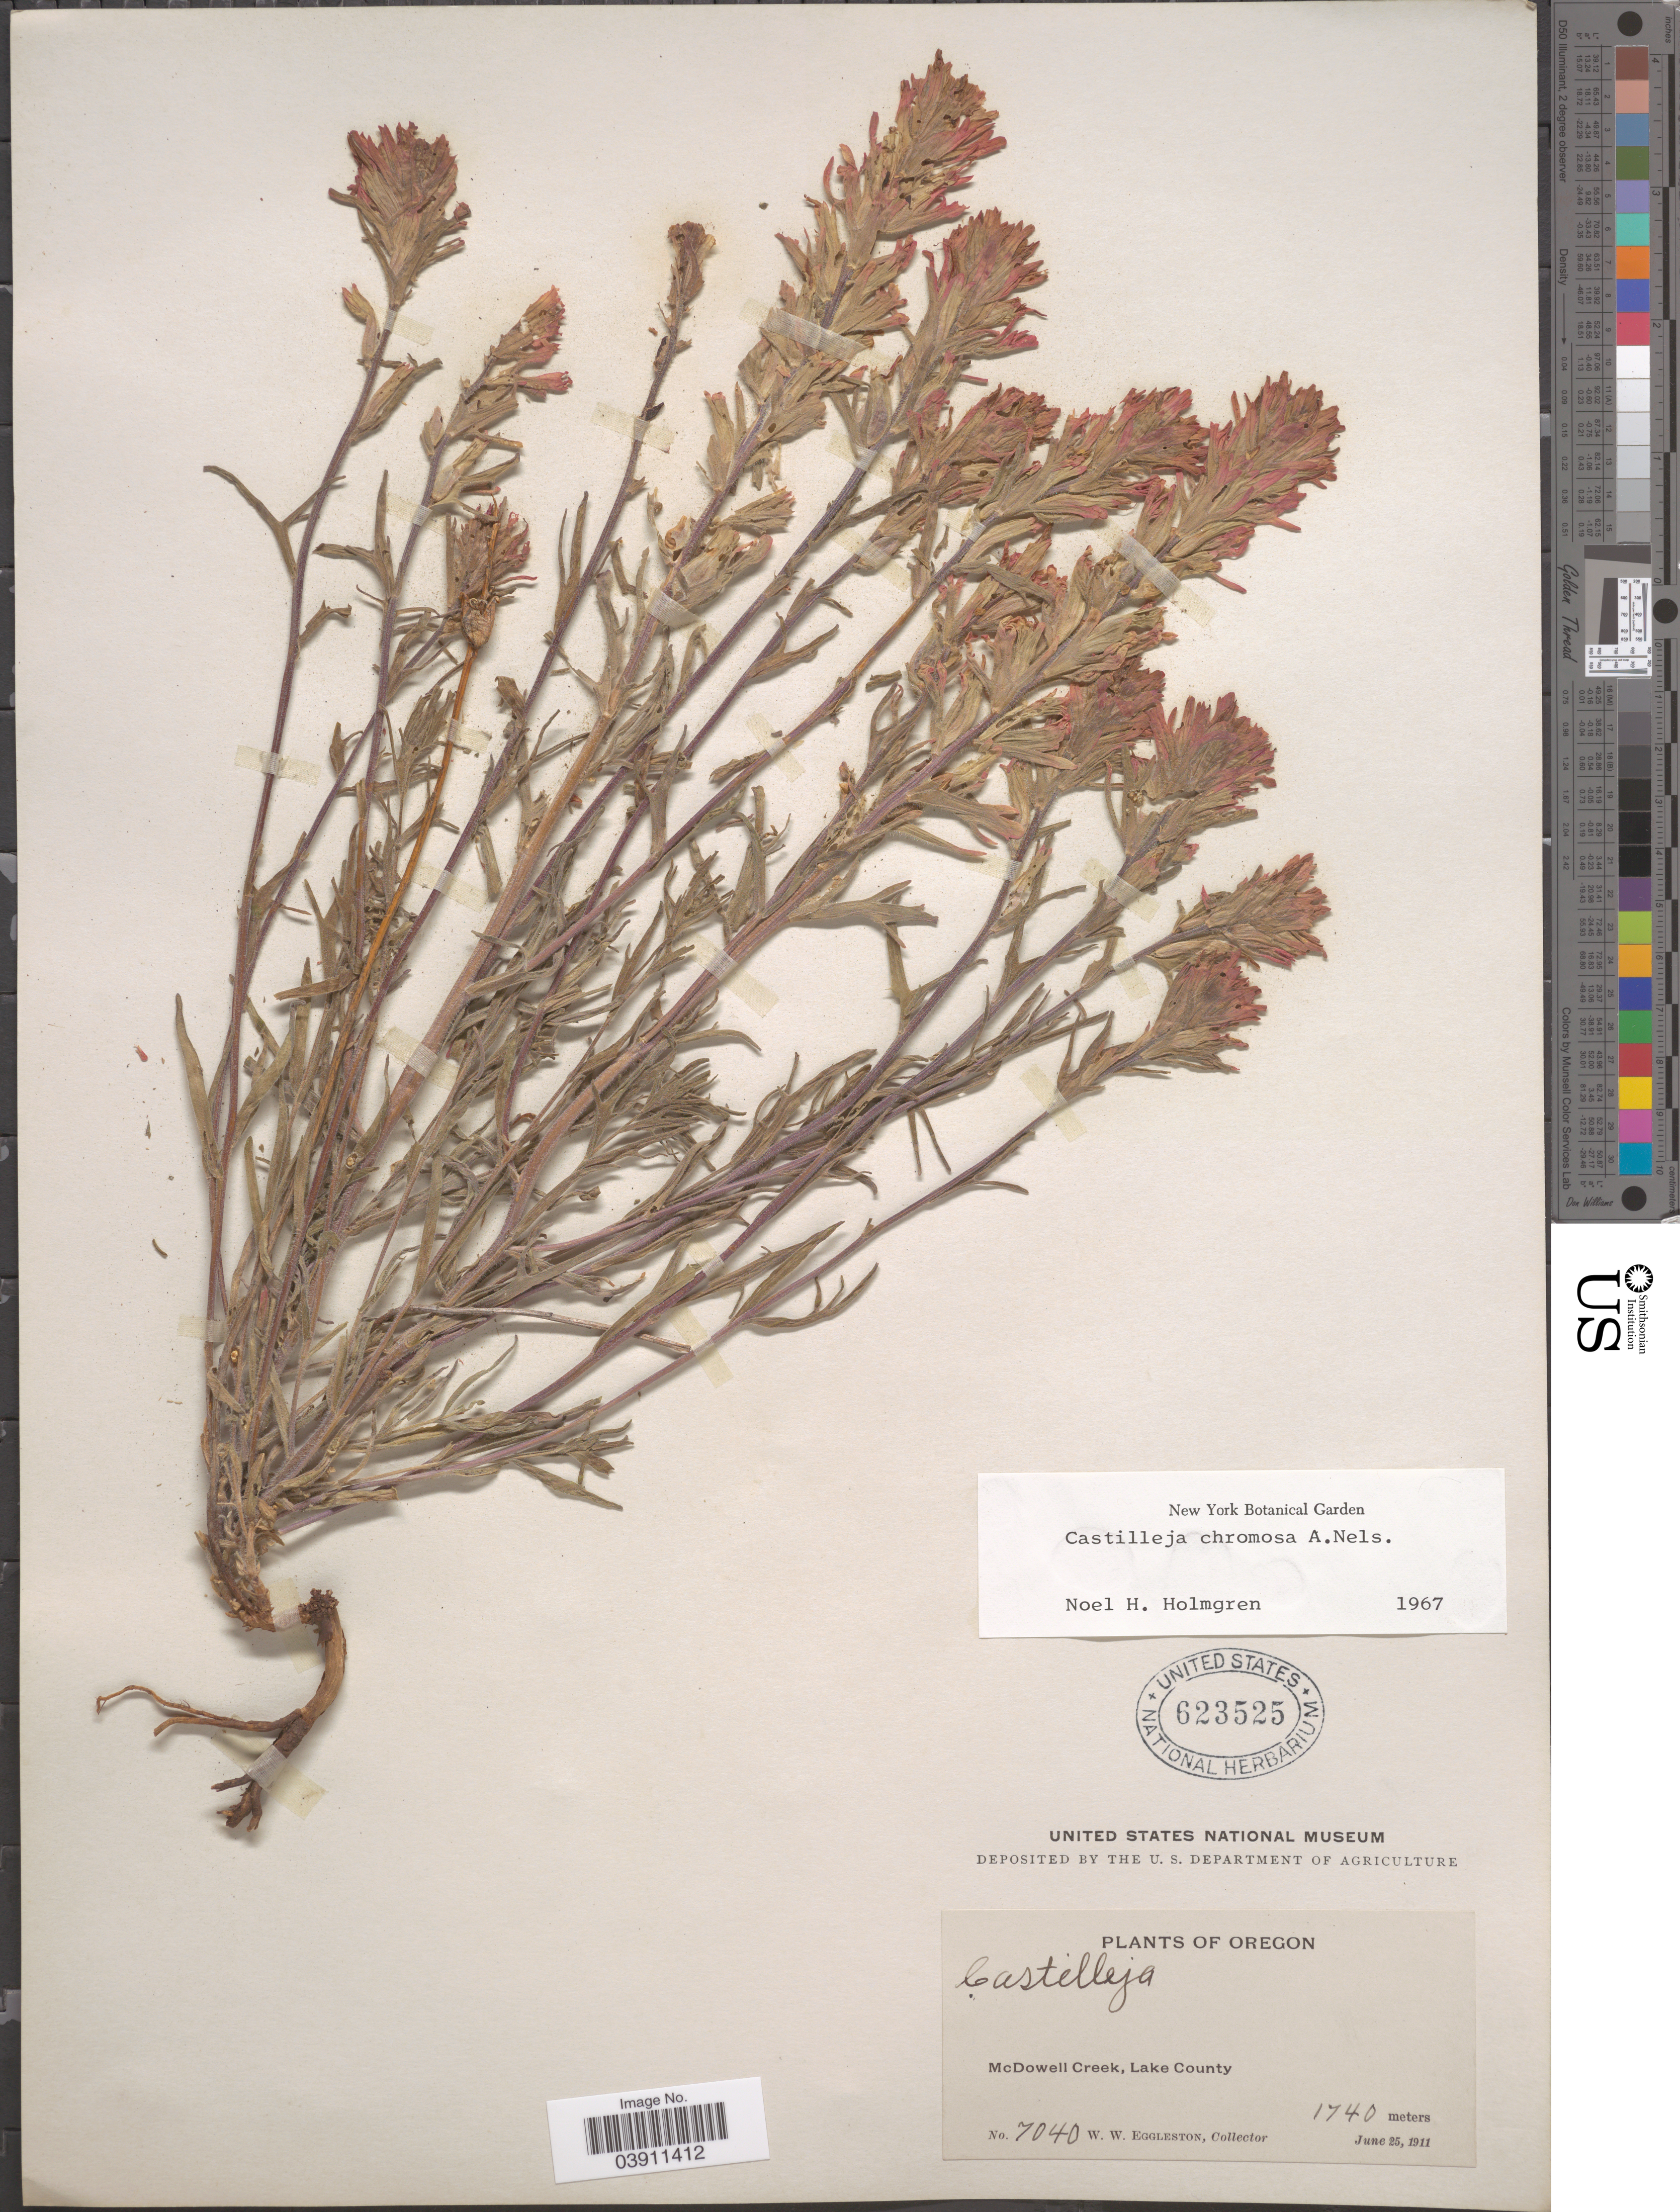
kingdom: Plantae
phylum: Tracheophyta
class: Magnoliopsida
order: Lamiales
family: Orobanchaceae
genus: Castilleja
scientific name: Castilleja chromosa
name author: A. Nelson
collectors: W. W. Eggleston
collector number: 7040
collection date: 1911-06-25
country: United States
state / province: Oregon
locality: McDowell Creek, Lake County.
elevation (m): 1740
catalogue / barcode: US 623525